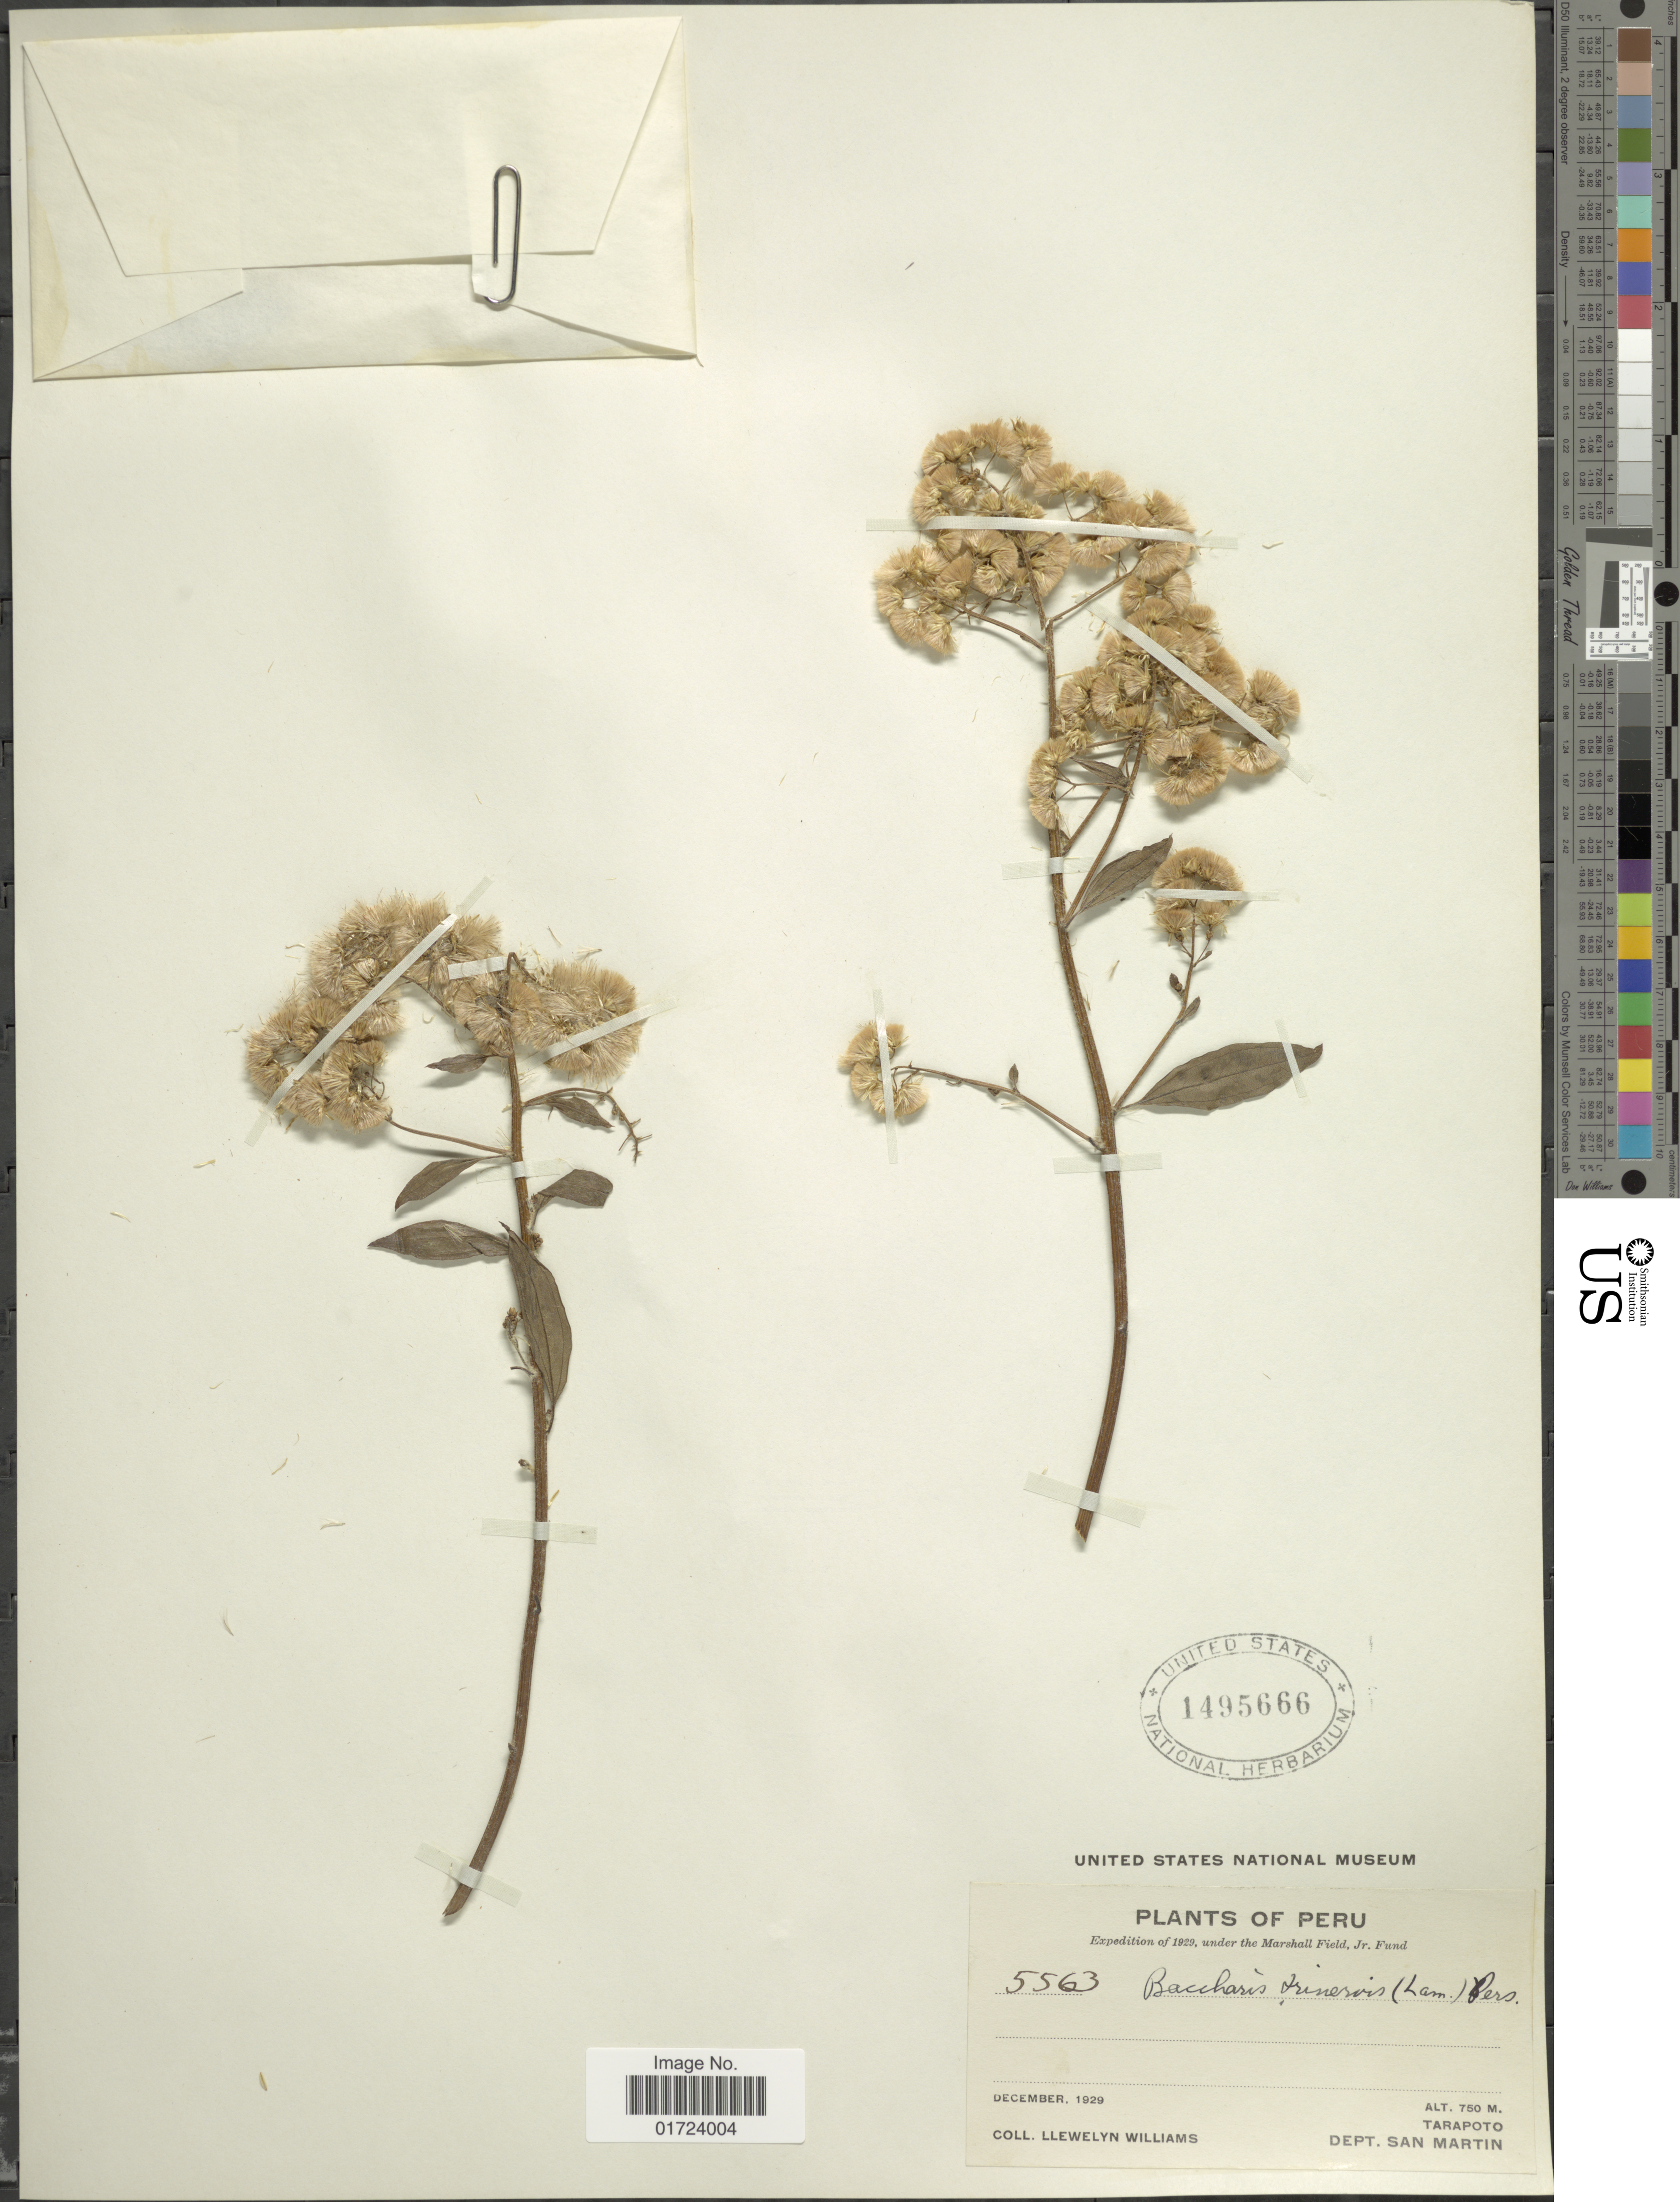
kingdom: Plantae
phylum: Tracheophyta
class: Magnoliopsida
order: Asterales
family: Asteraceae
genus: Baccharis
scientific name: Baccharis trinervis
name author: (Lam.) Pers.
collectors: Ll. Williams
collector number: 5563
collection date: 1929-12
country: Peru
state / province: San Martín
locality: Tarapoto, Dept. San Martin.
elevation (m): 750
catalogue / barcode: US 1495666